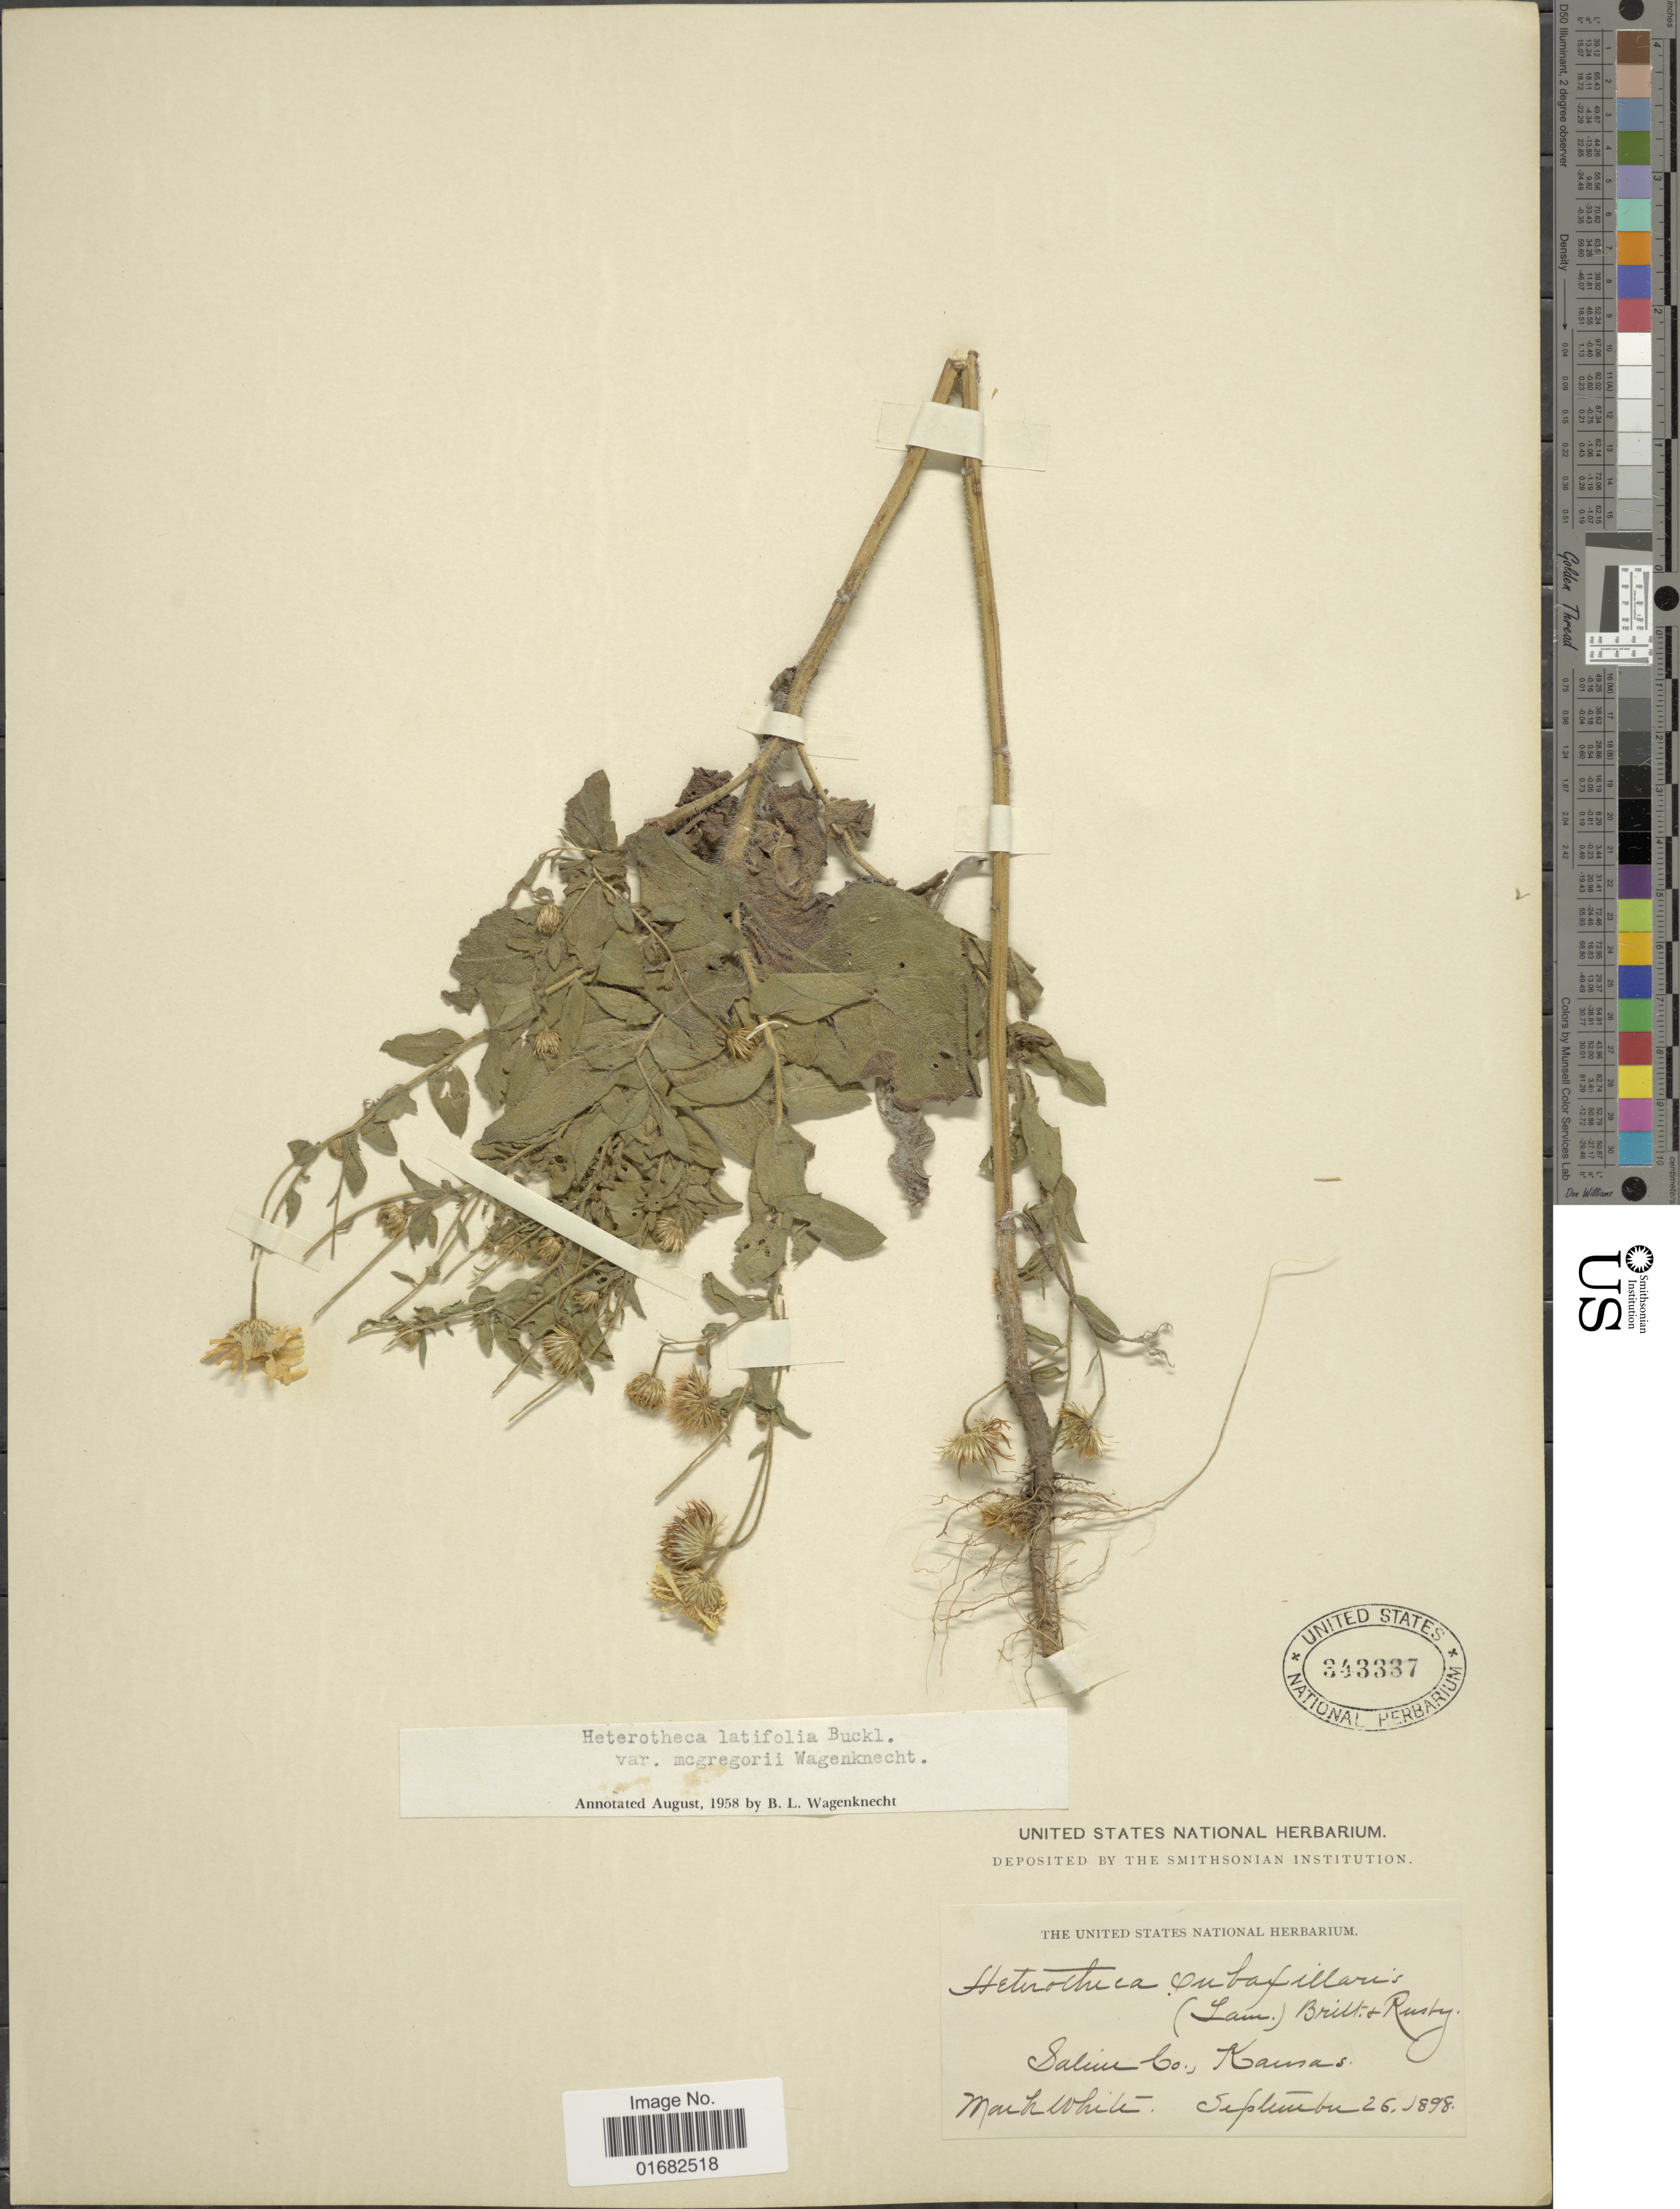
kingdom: Plantae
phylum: Tracheophyta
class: Magnoliopsida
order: Asterales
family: Asteraceae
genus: Heterotheca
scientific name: Heterotheca latifolia var. macgregoris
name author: B. Wagenkn.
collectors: M. White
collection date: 1898-09-26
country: United States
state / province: Kansas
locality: Saline Co.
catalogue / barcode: US 343337